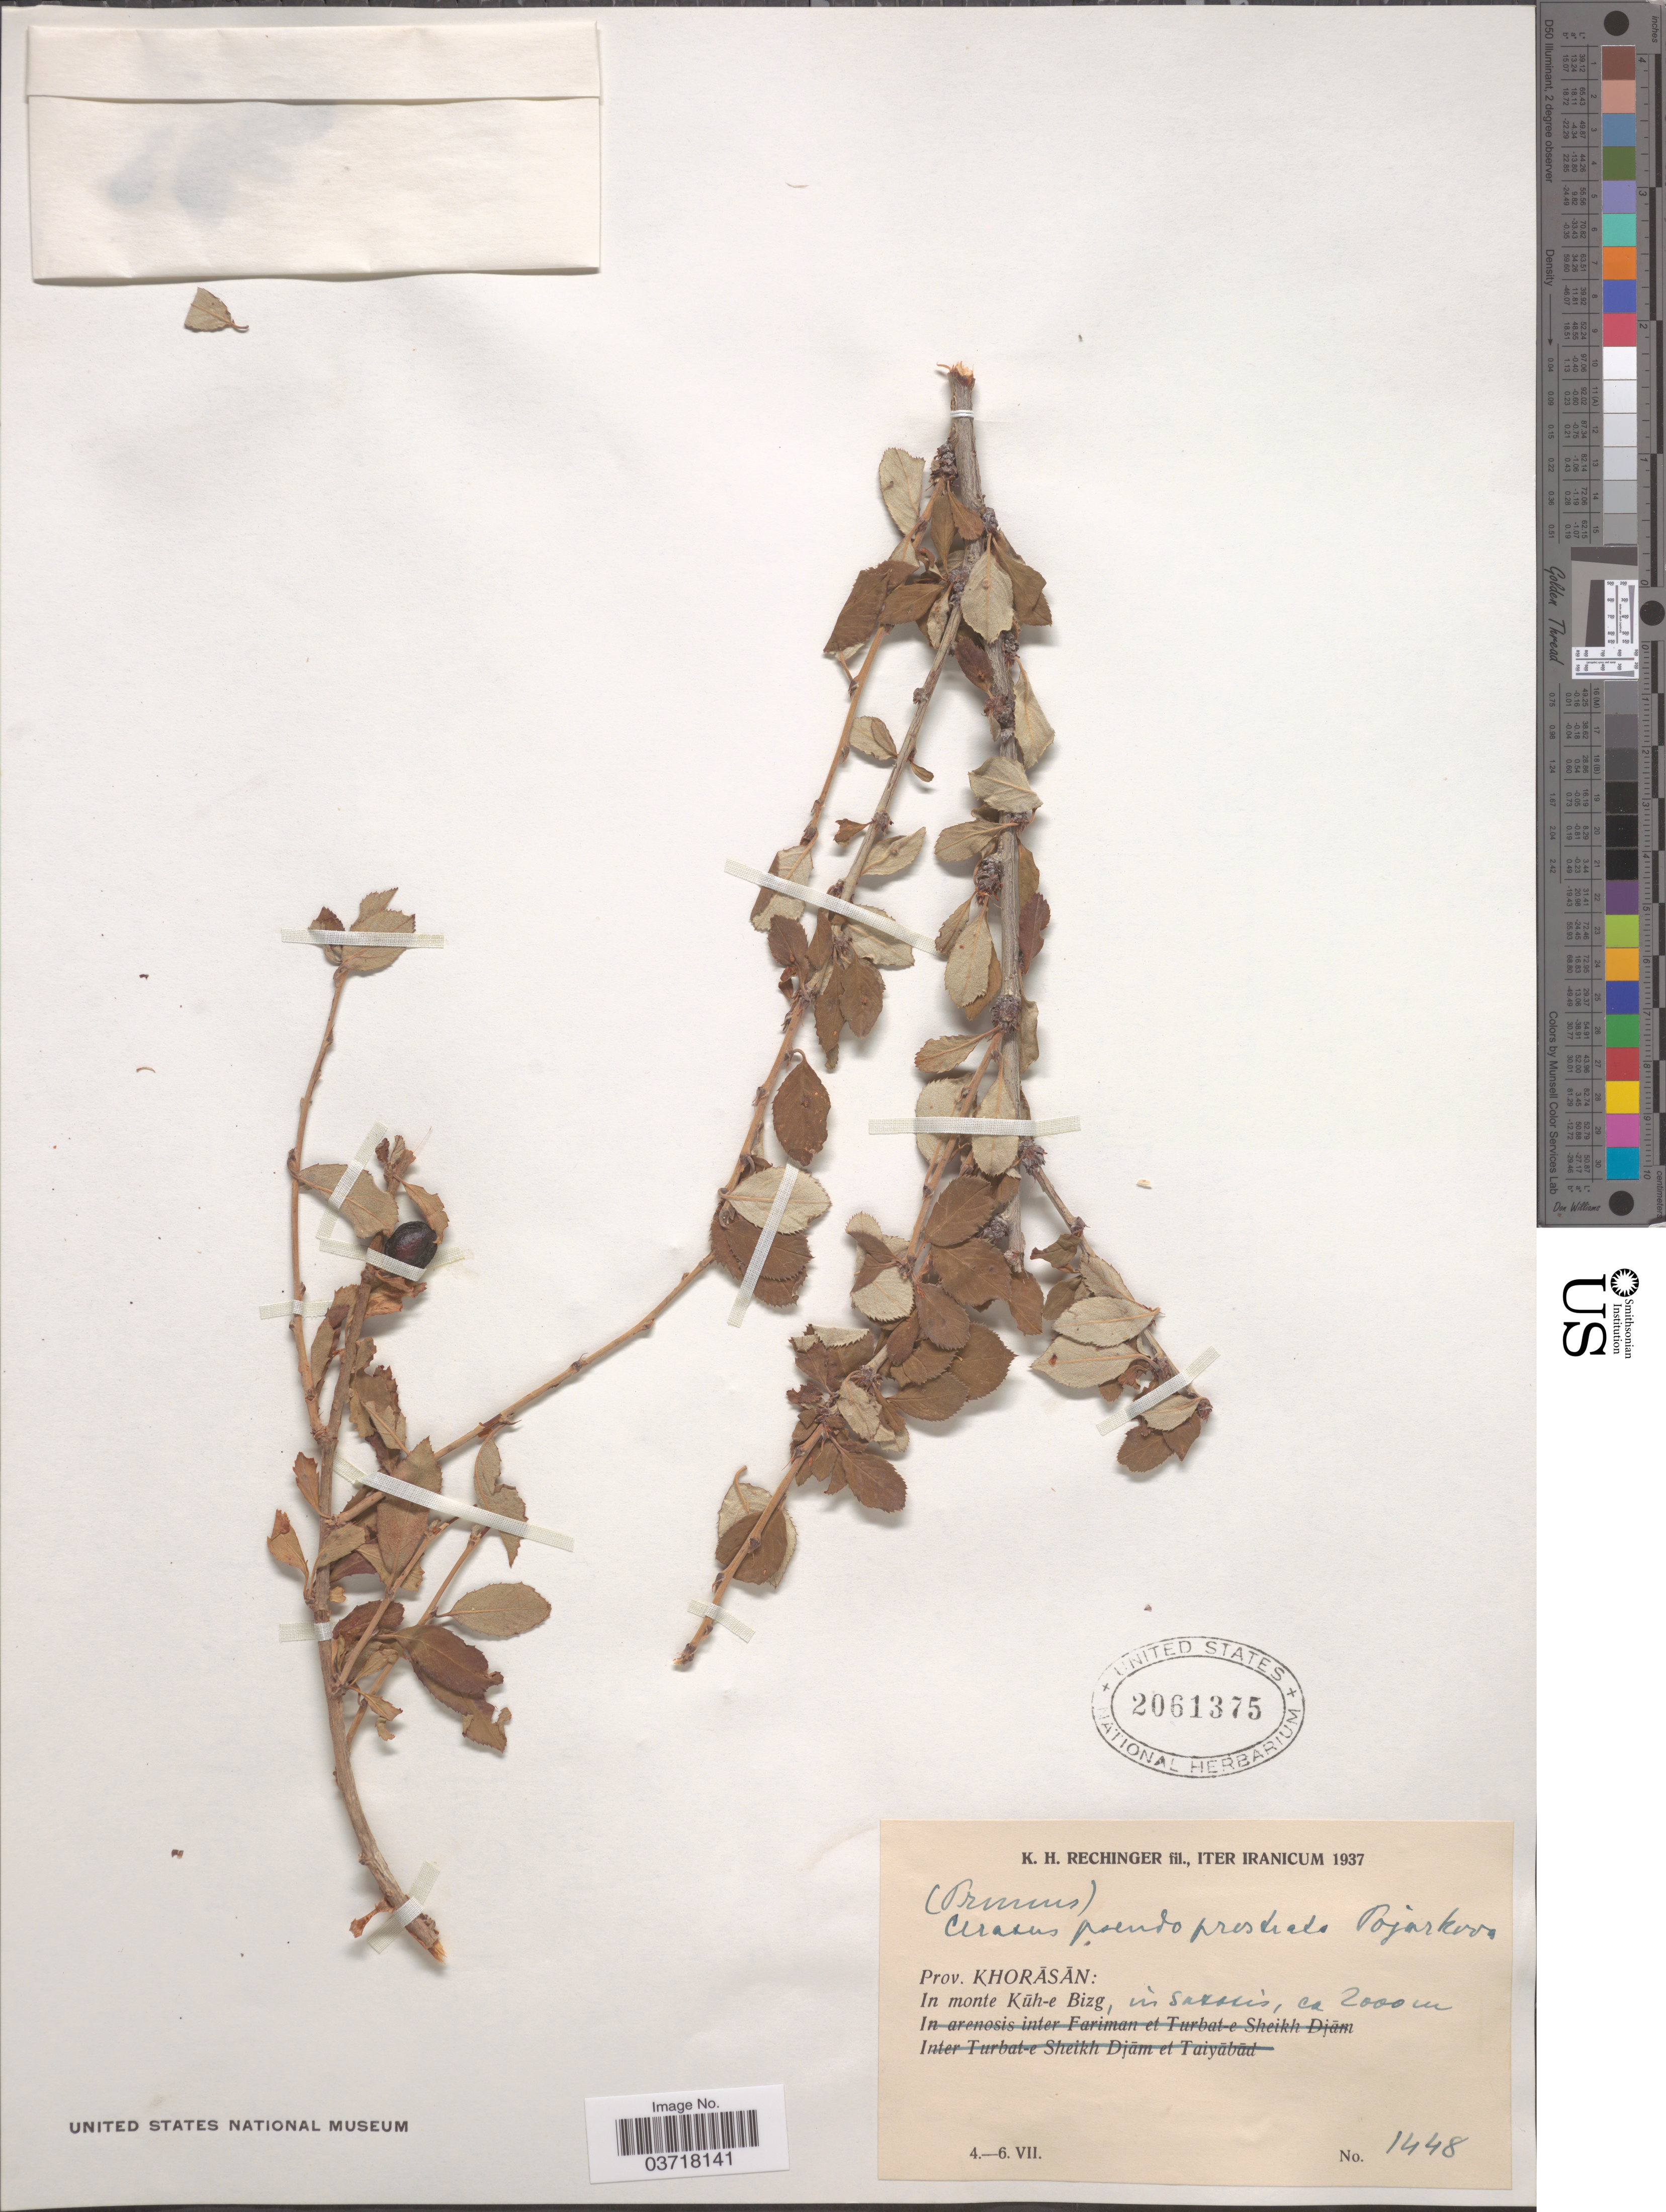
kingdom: Plantae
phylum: Tracheophyta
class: Magnoliopsida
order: Rosales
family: Rosaceae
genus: Prunus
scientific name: Prunus pseudoprostrata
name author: (Pojark.) Rech. f.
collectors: K. H. Rechinger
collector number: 1448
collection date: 1937-07-04/1937-07-06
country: Iran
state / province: Khorasan [obsolete]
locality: In monte Küh-e Bizg, in saxosis.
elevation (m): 2000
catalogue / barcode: US 2061375